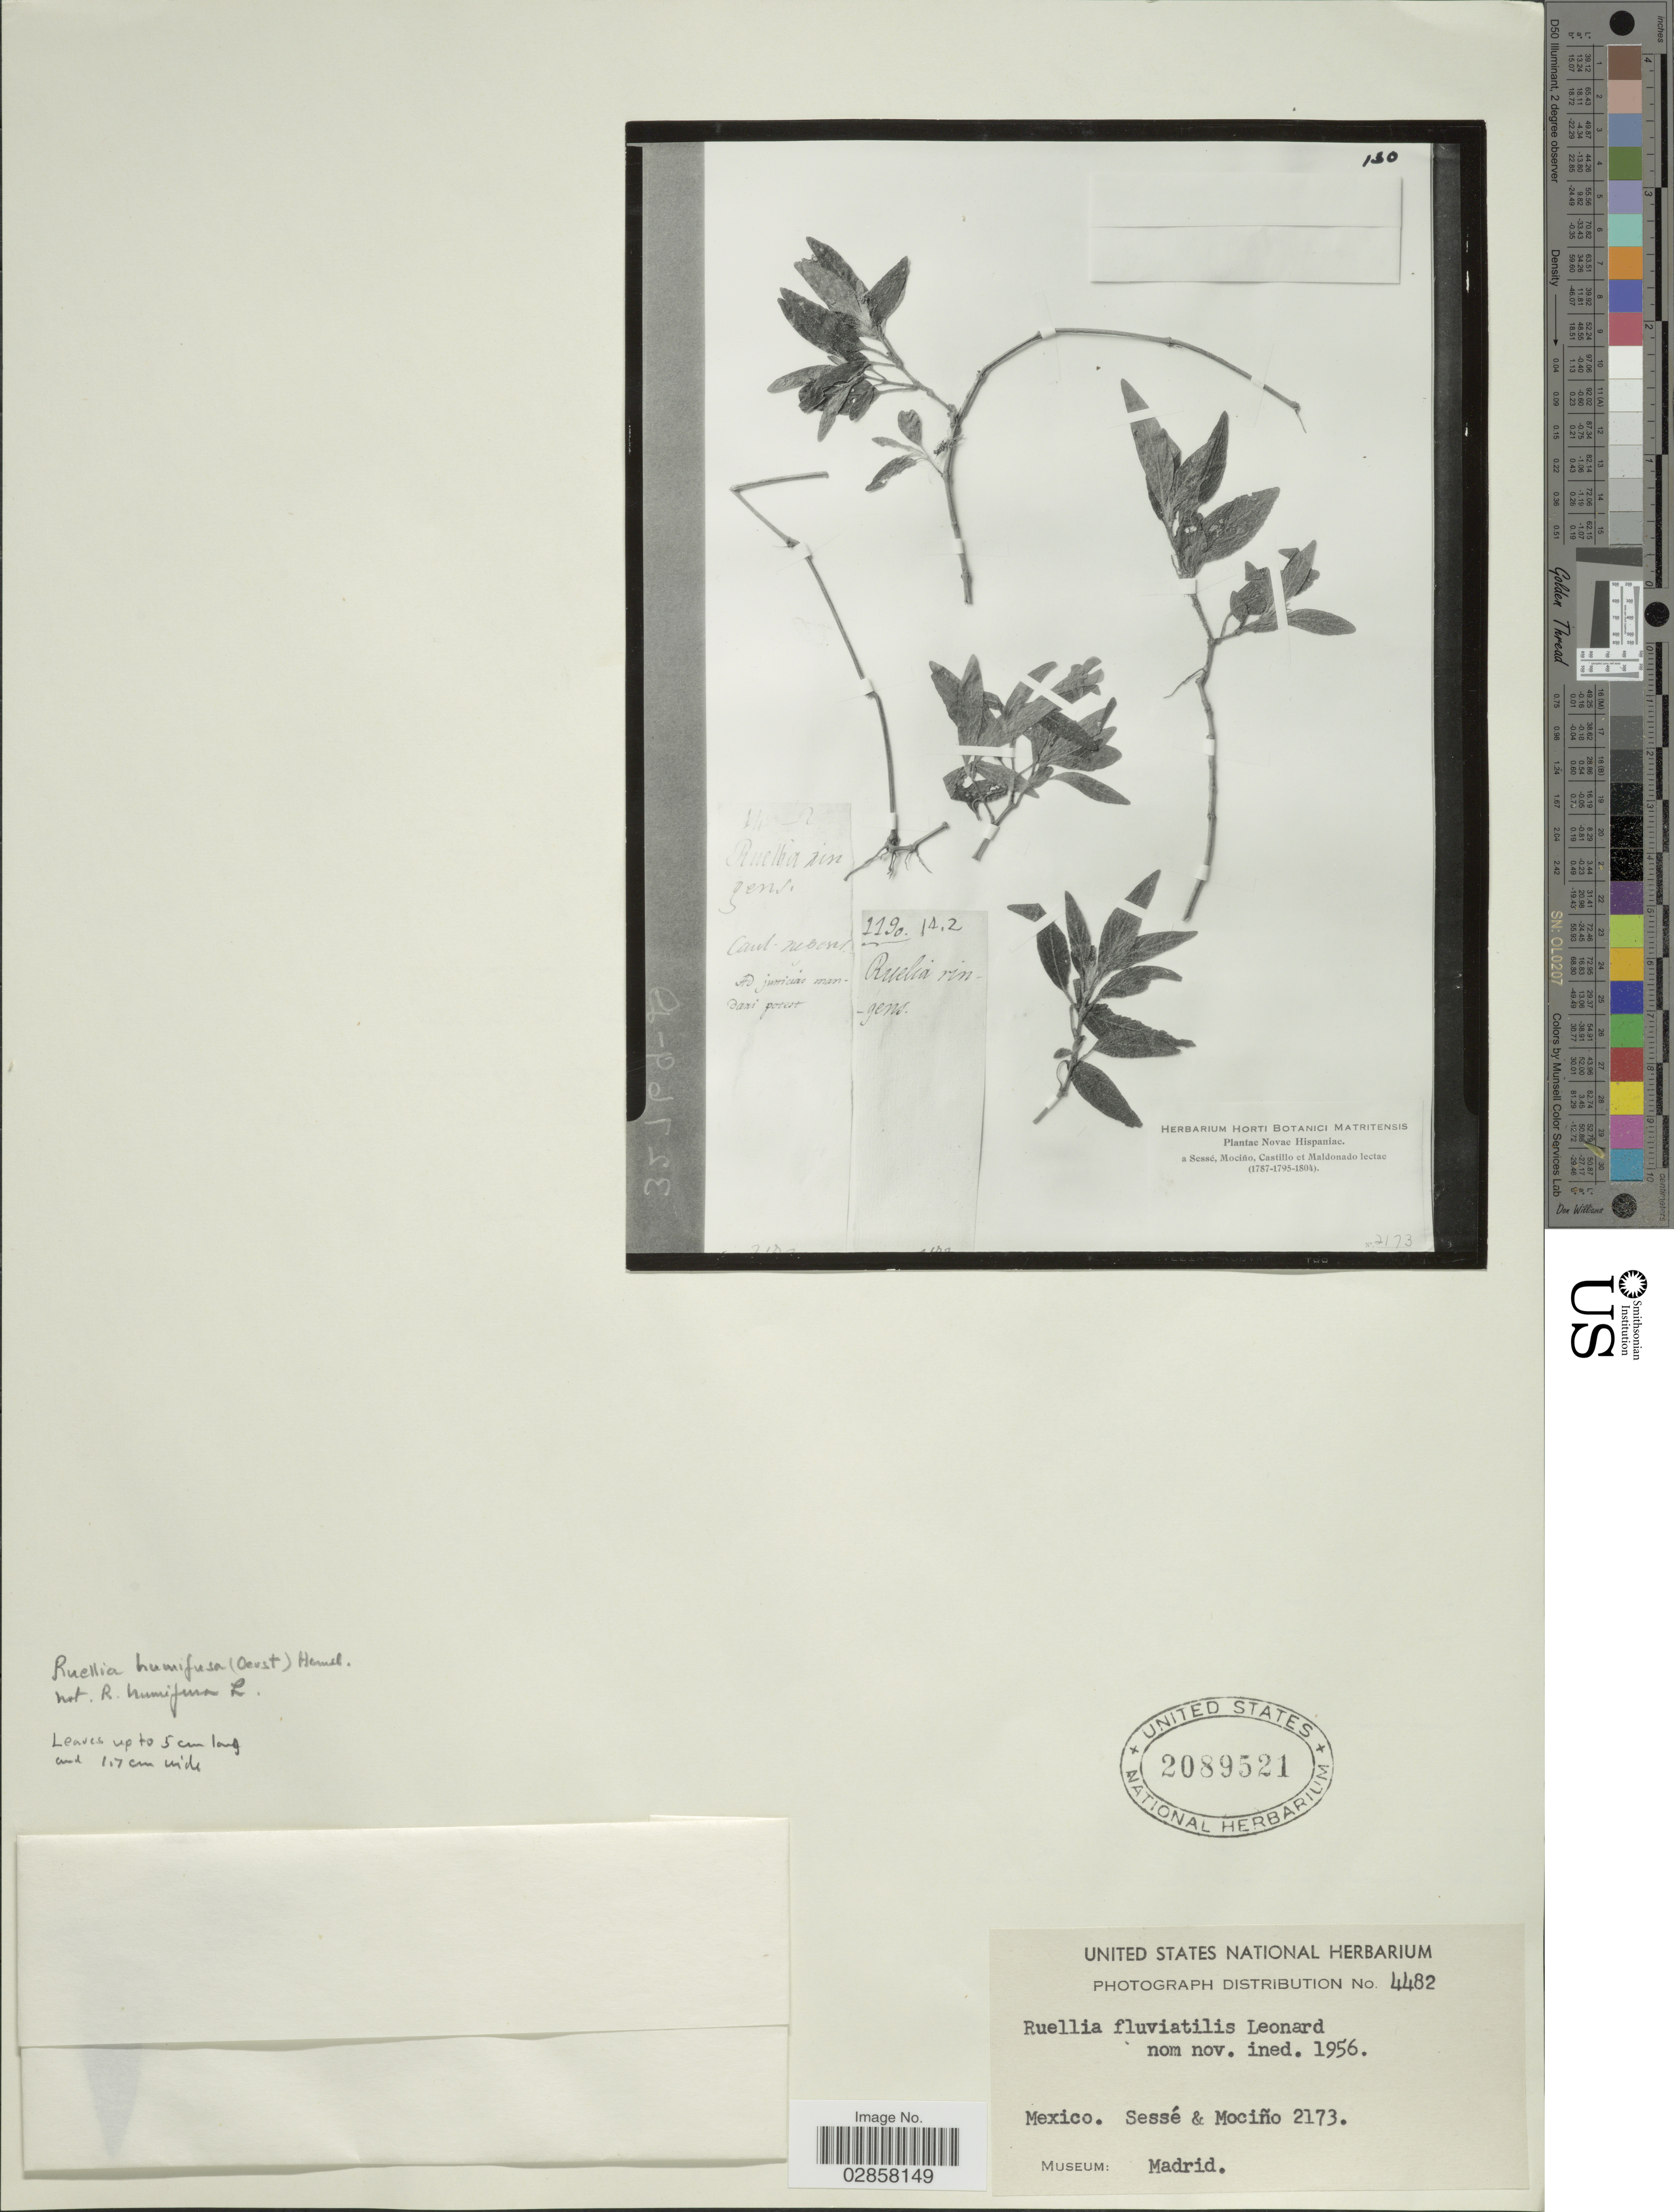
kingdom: Plantae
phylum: Tracheophyta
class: Magnoliopsida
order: Lamiales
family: Acanthaceae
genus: Ruellia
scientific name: Ruellia squarrosa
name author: Fenzl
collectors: Sessé, -- & Mociño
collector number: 2173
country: Mexico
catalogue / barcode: US 2089521